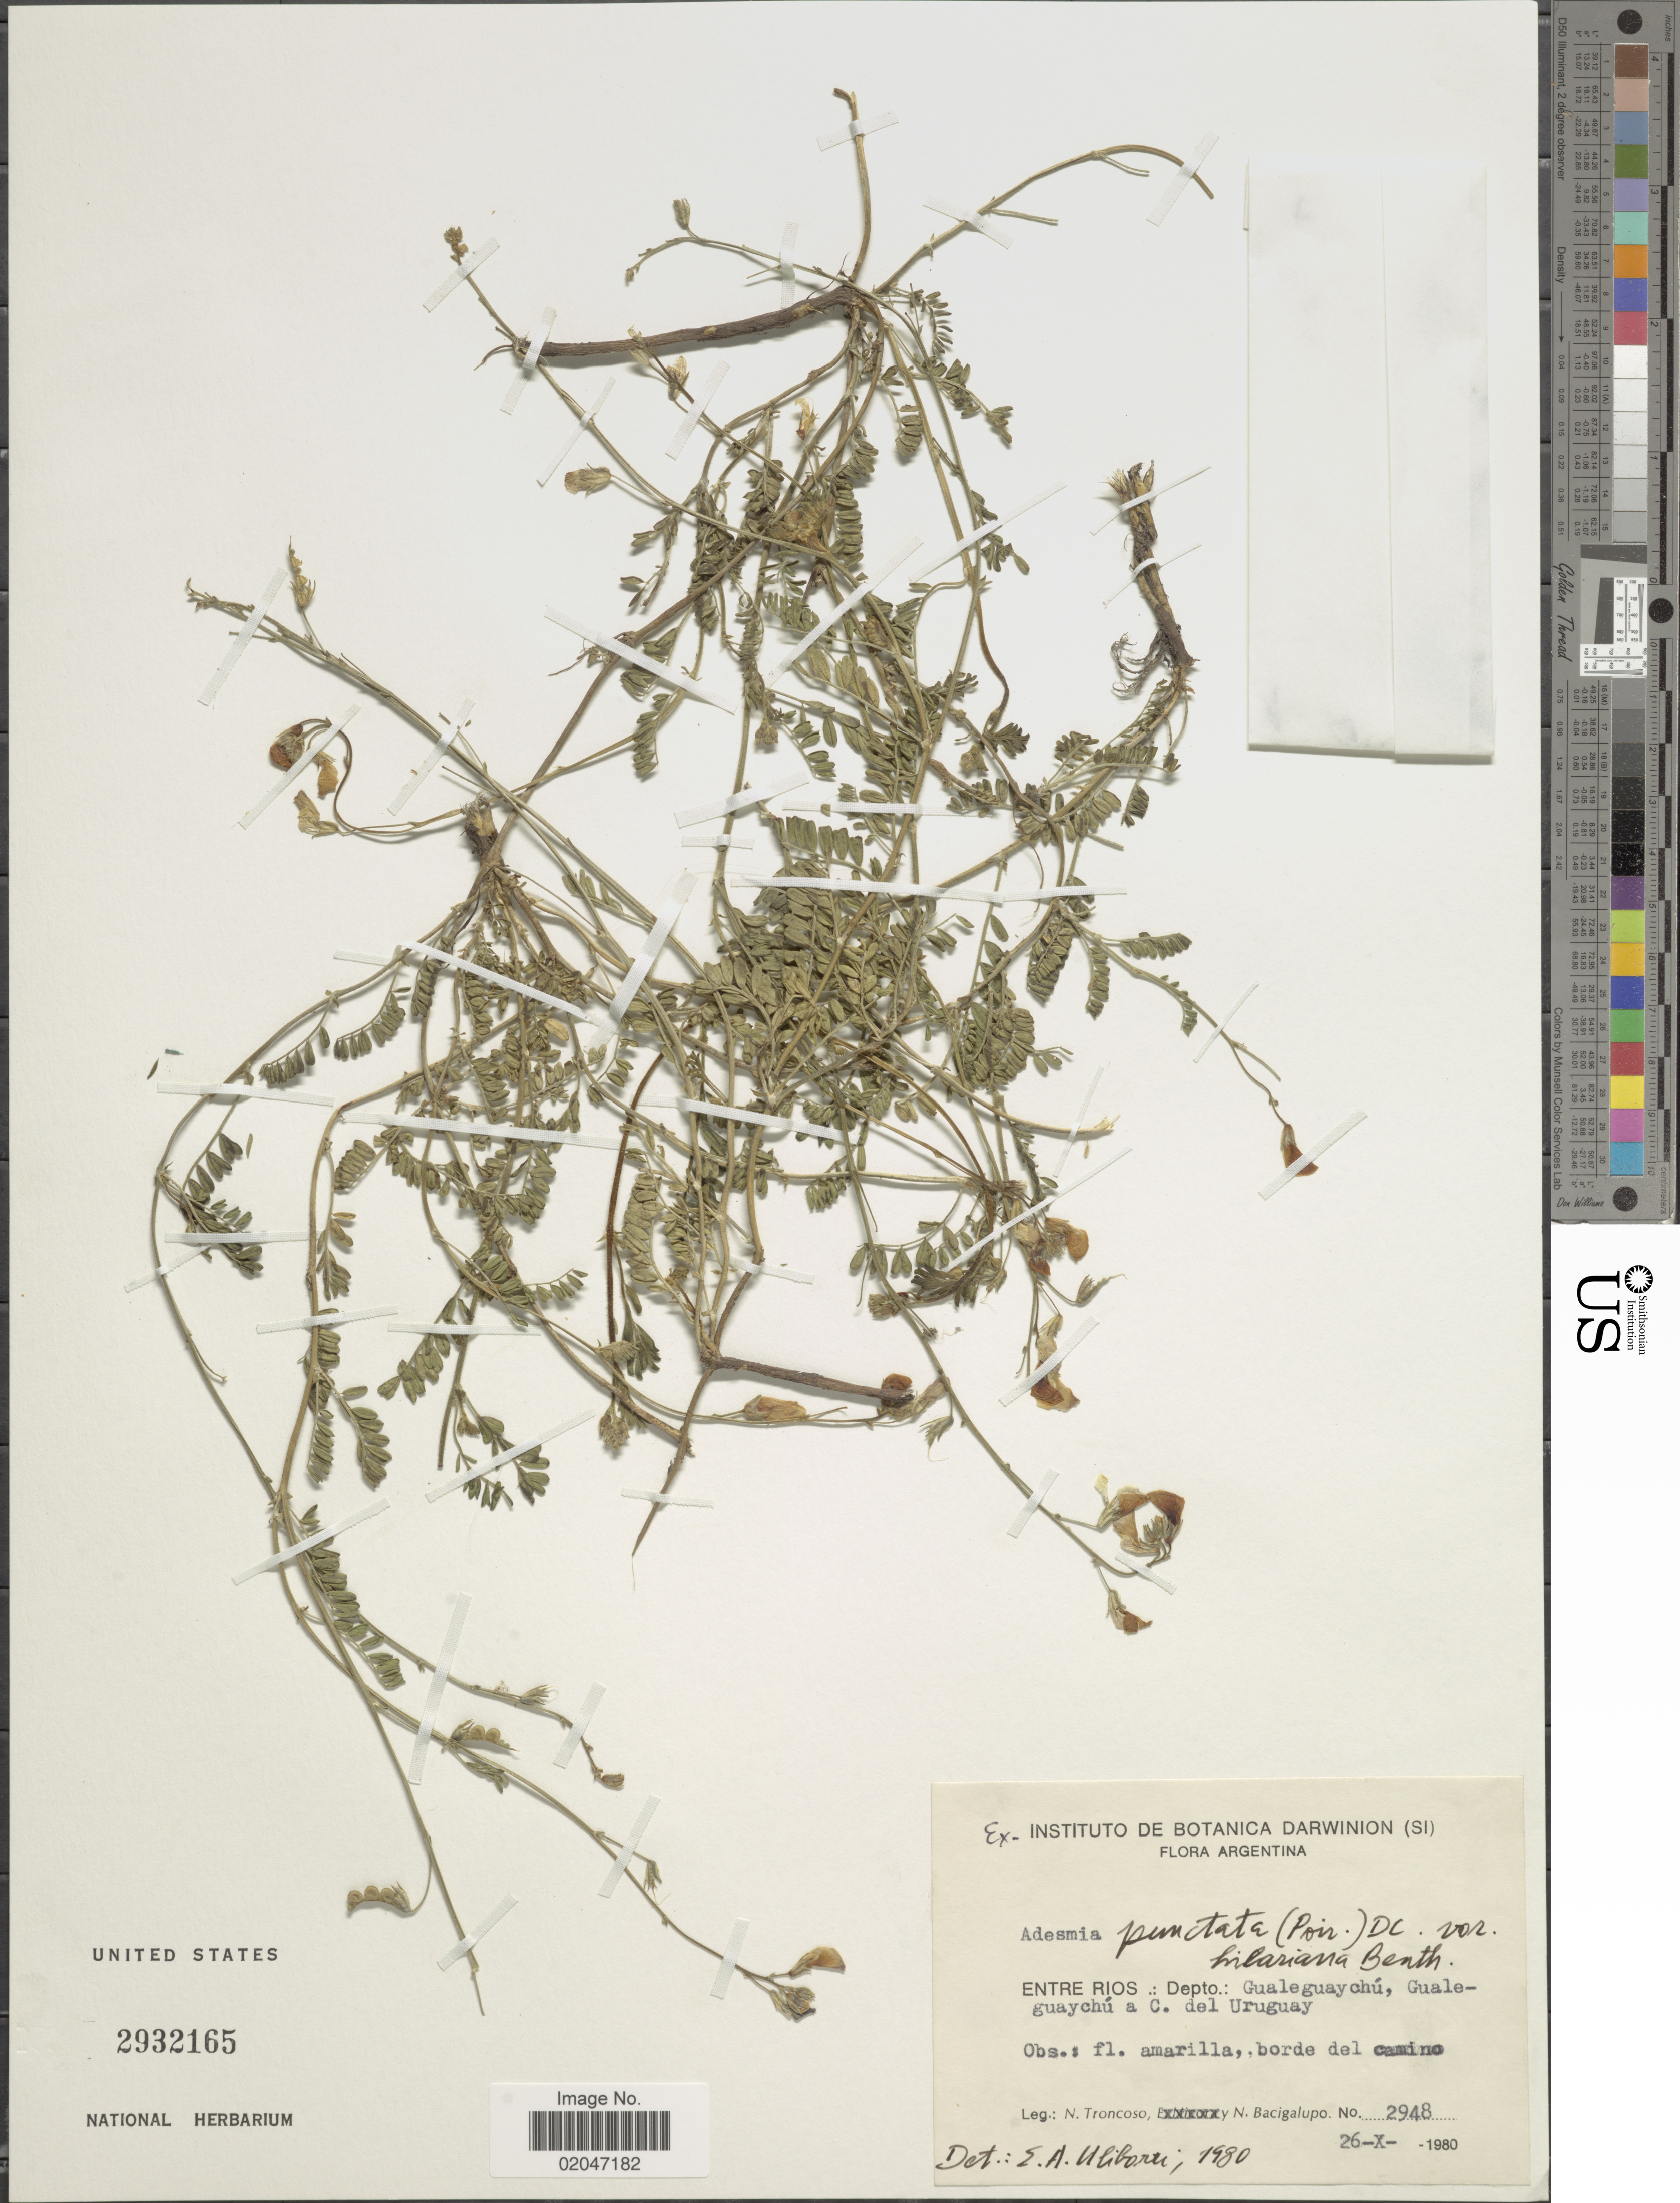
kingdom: Plantae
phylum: Tracheophyta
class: Magnoliopsida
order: Fabales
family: Fabaceae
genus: Adesmia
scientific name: Adesmia punctata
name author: (Poir.) DC.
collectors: N. Troncoso & N. M. Bacigalupo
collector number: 2948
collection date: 1980-10-26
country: Argentina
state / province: Entre Rios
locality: Depto. Gualeguaychú, Gualeguachú a C del Uruguay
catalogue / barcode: US 2932165